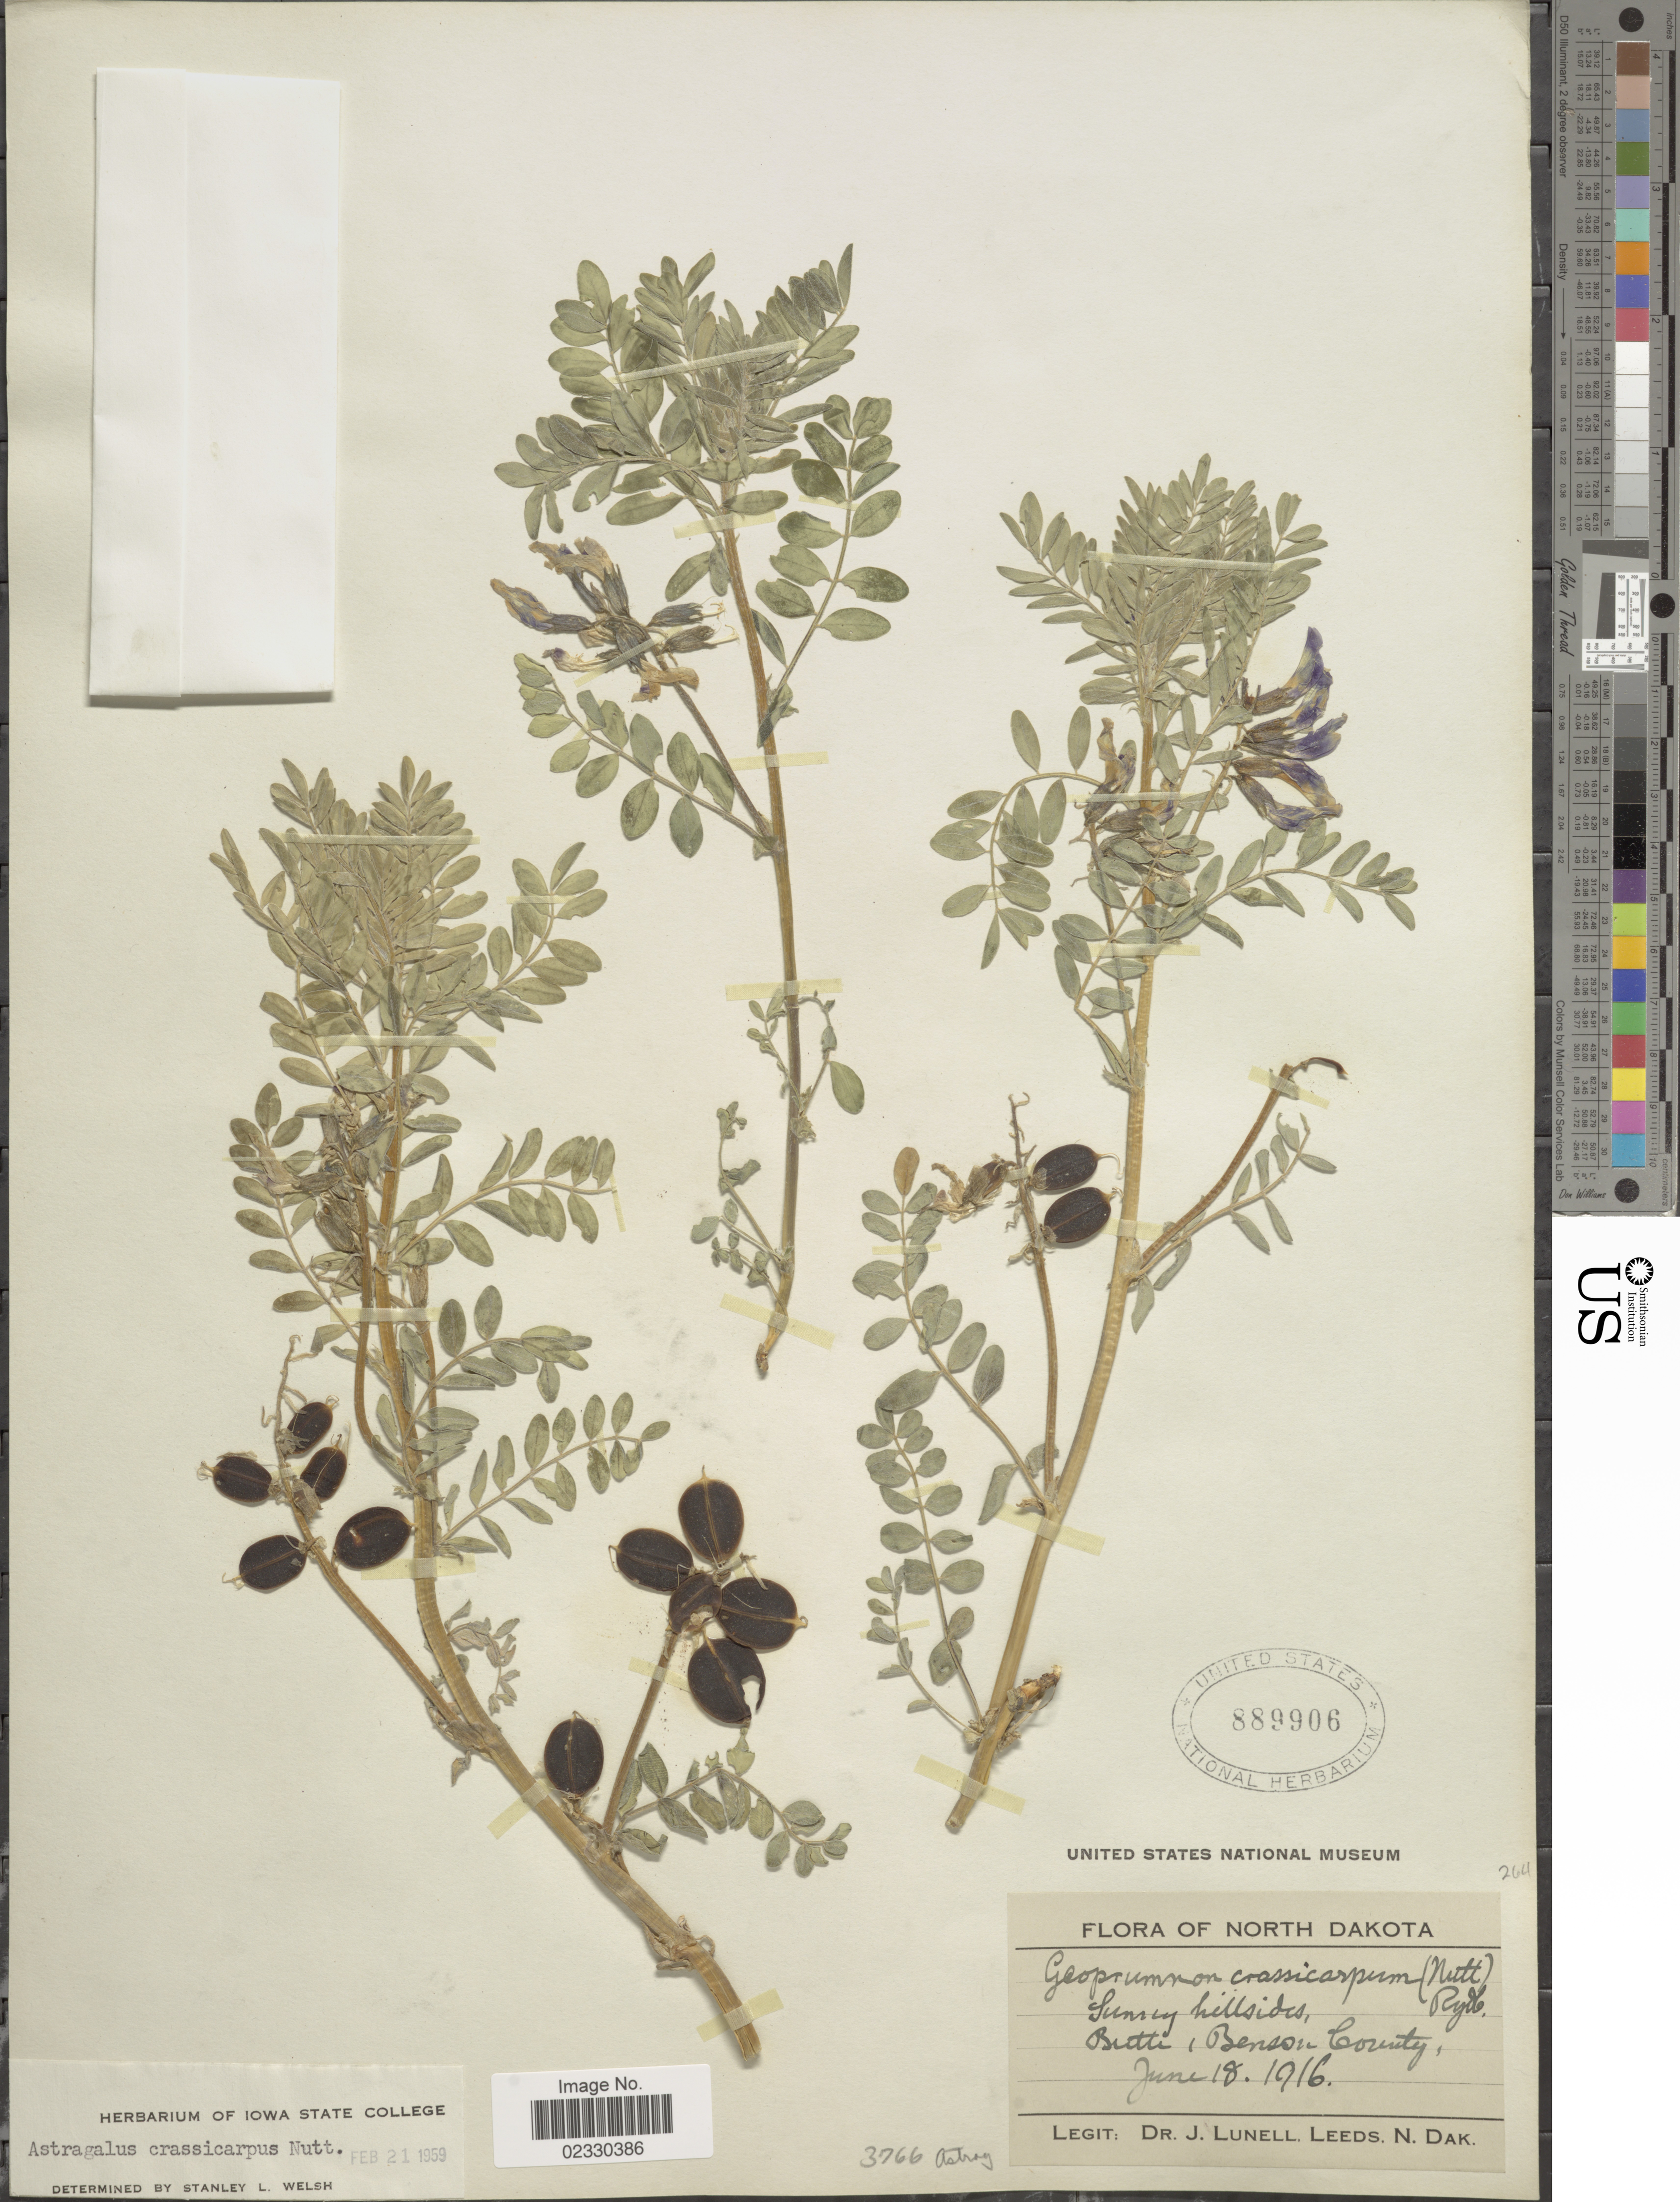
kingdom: Plantae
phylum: Tracheophyta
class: Magnoliopsida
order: Fabales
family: Fabaceae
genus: Astragalus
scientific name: Astragalus crassicarpus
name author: Nutt.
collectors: J. Leeds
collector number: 18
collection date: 1916-06-06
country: United States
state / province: North Dakota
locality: Sunny hillsides, Butte, Benson County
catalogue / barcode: US 889906